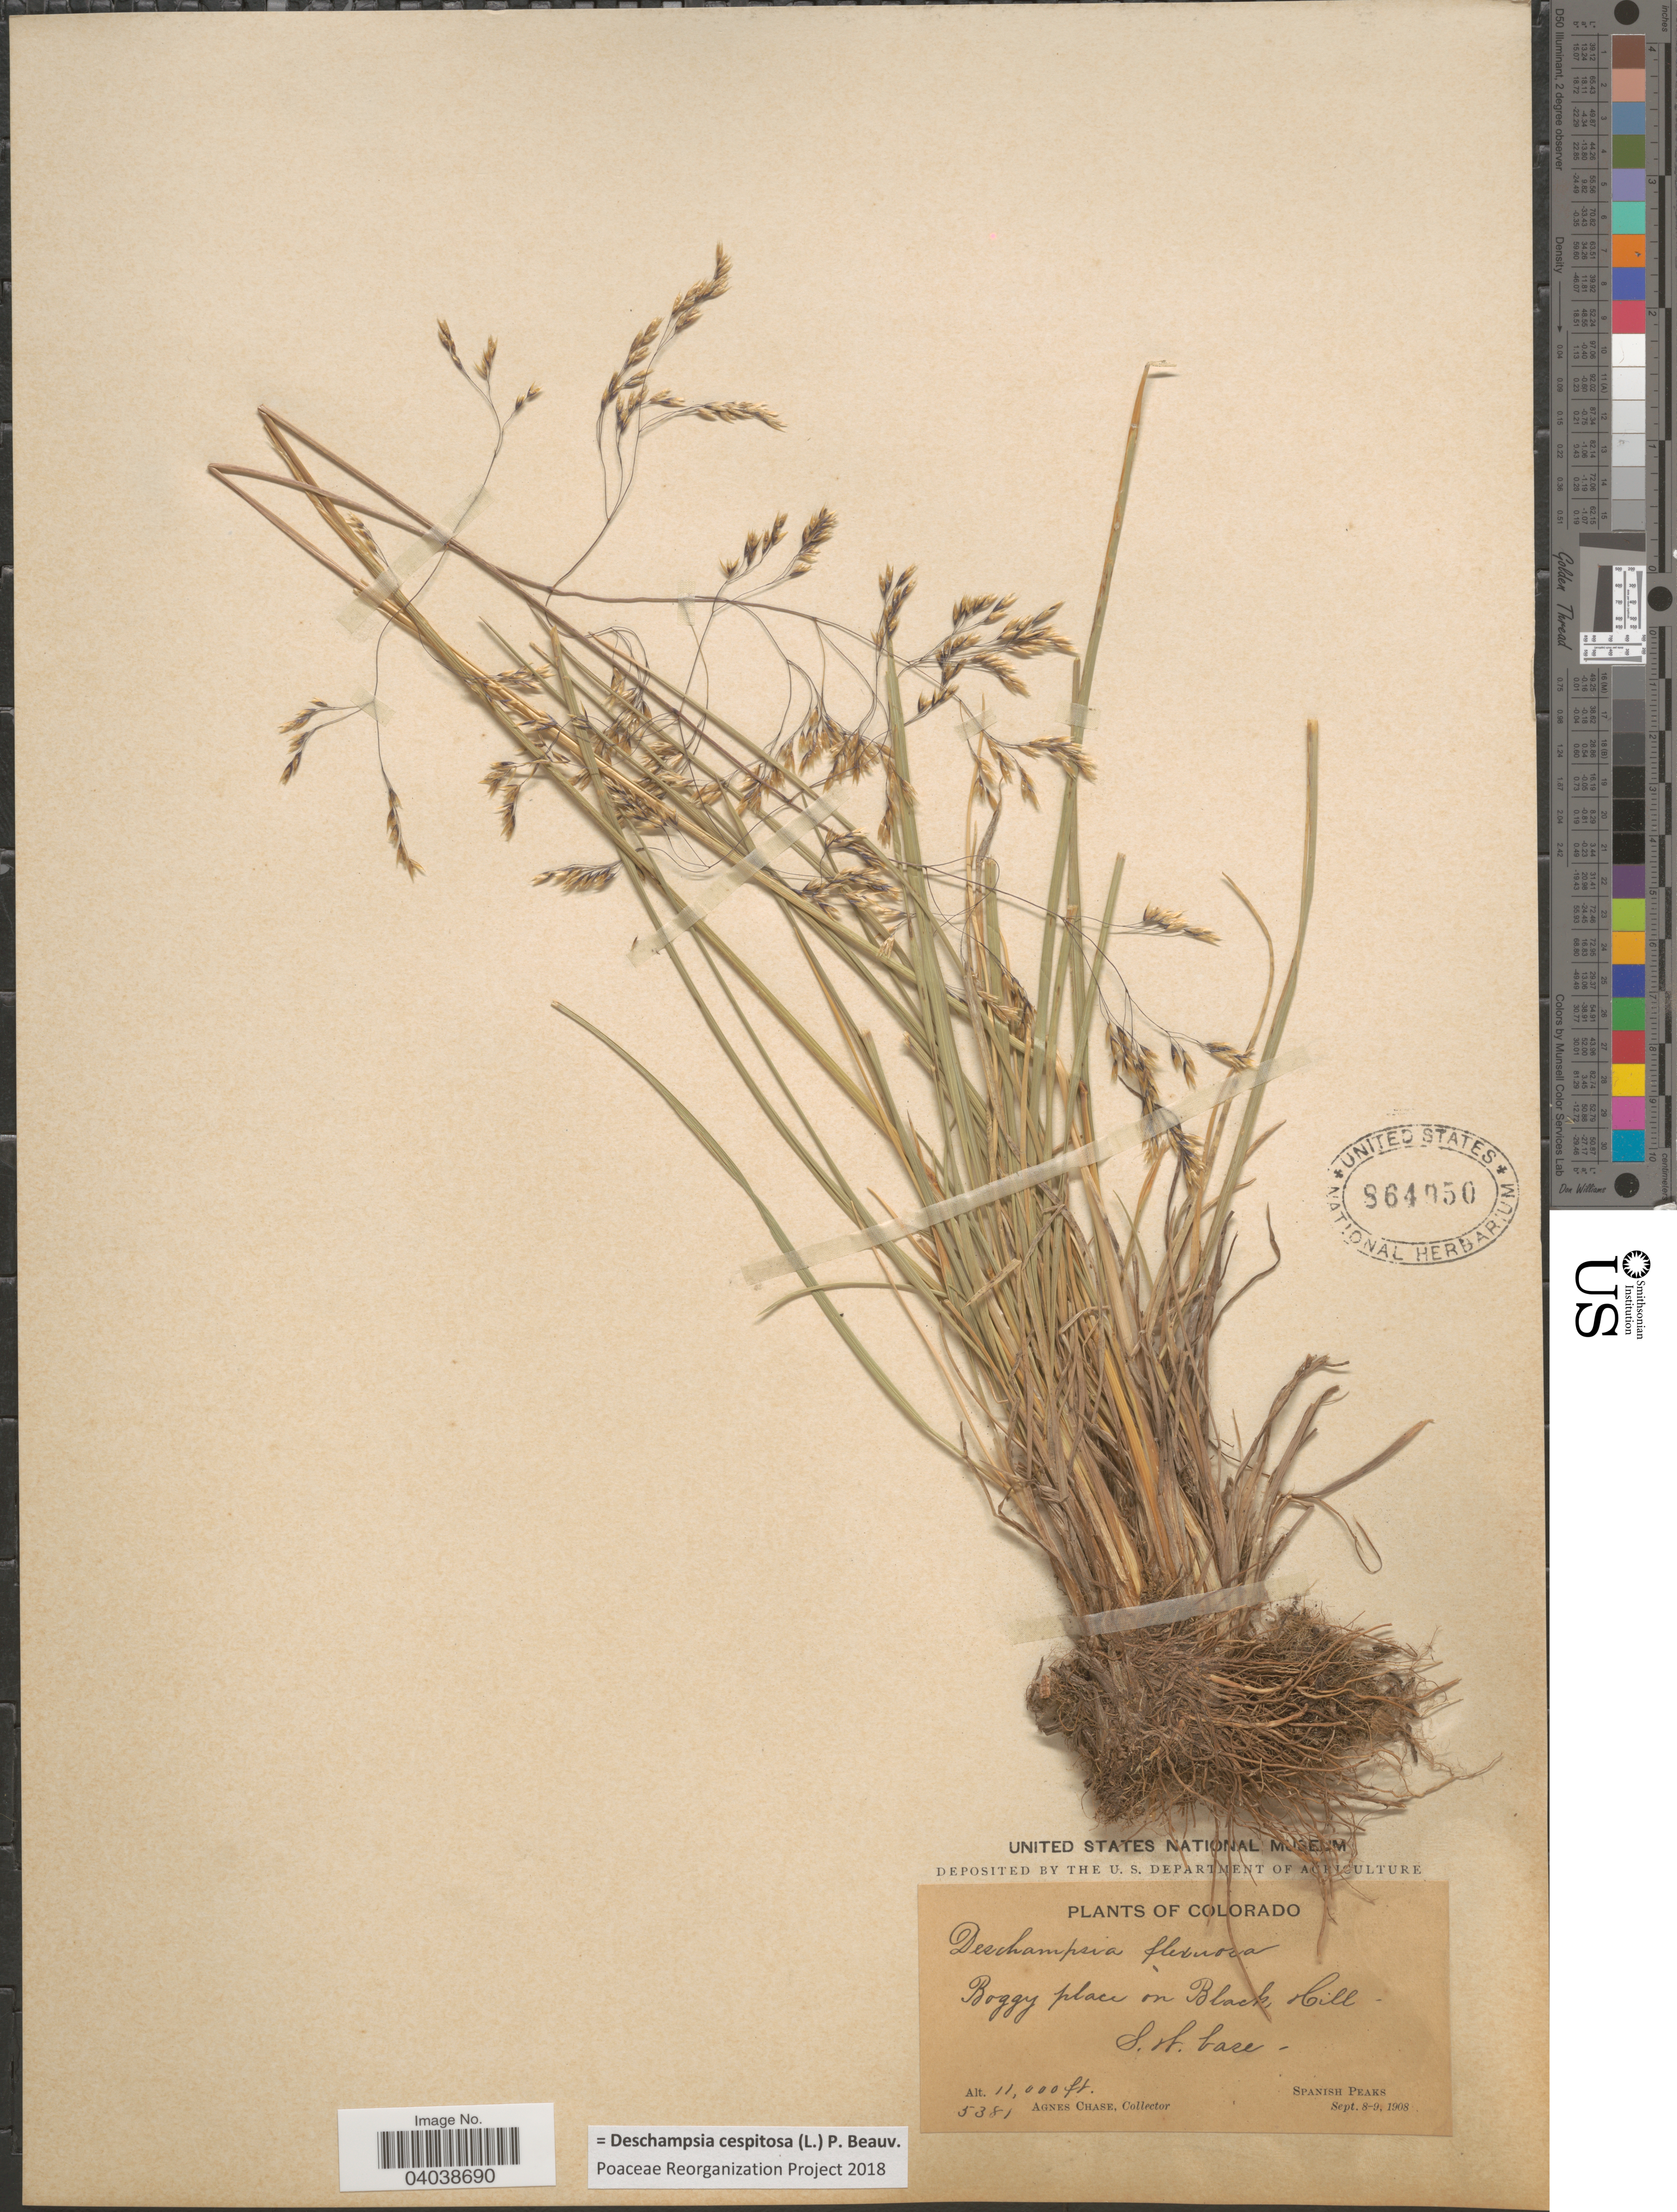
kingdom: Plantae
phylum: Tracheophyta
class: Liliopsida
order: Poales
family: Poaceae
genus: Deschampsia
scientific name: Deschampsia cespitosa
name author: (L.) P. Beauv.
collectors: A. Chase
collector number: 5381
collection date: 1908-09-08/1908-09-09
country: United States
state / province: Colorado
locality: Boggy place in Black Hill. S.W. base. Spanish Peaks.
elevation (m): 3353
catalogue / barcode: US 864950